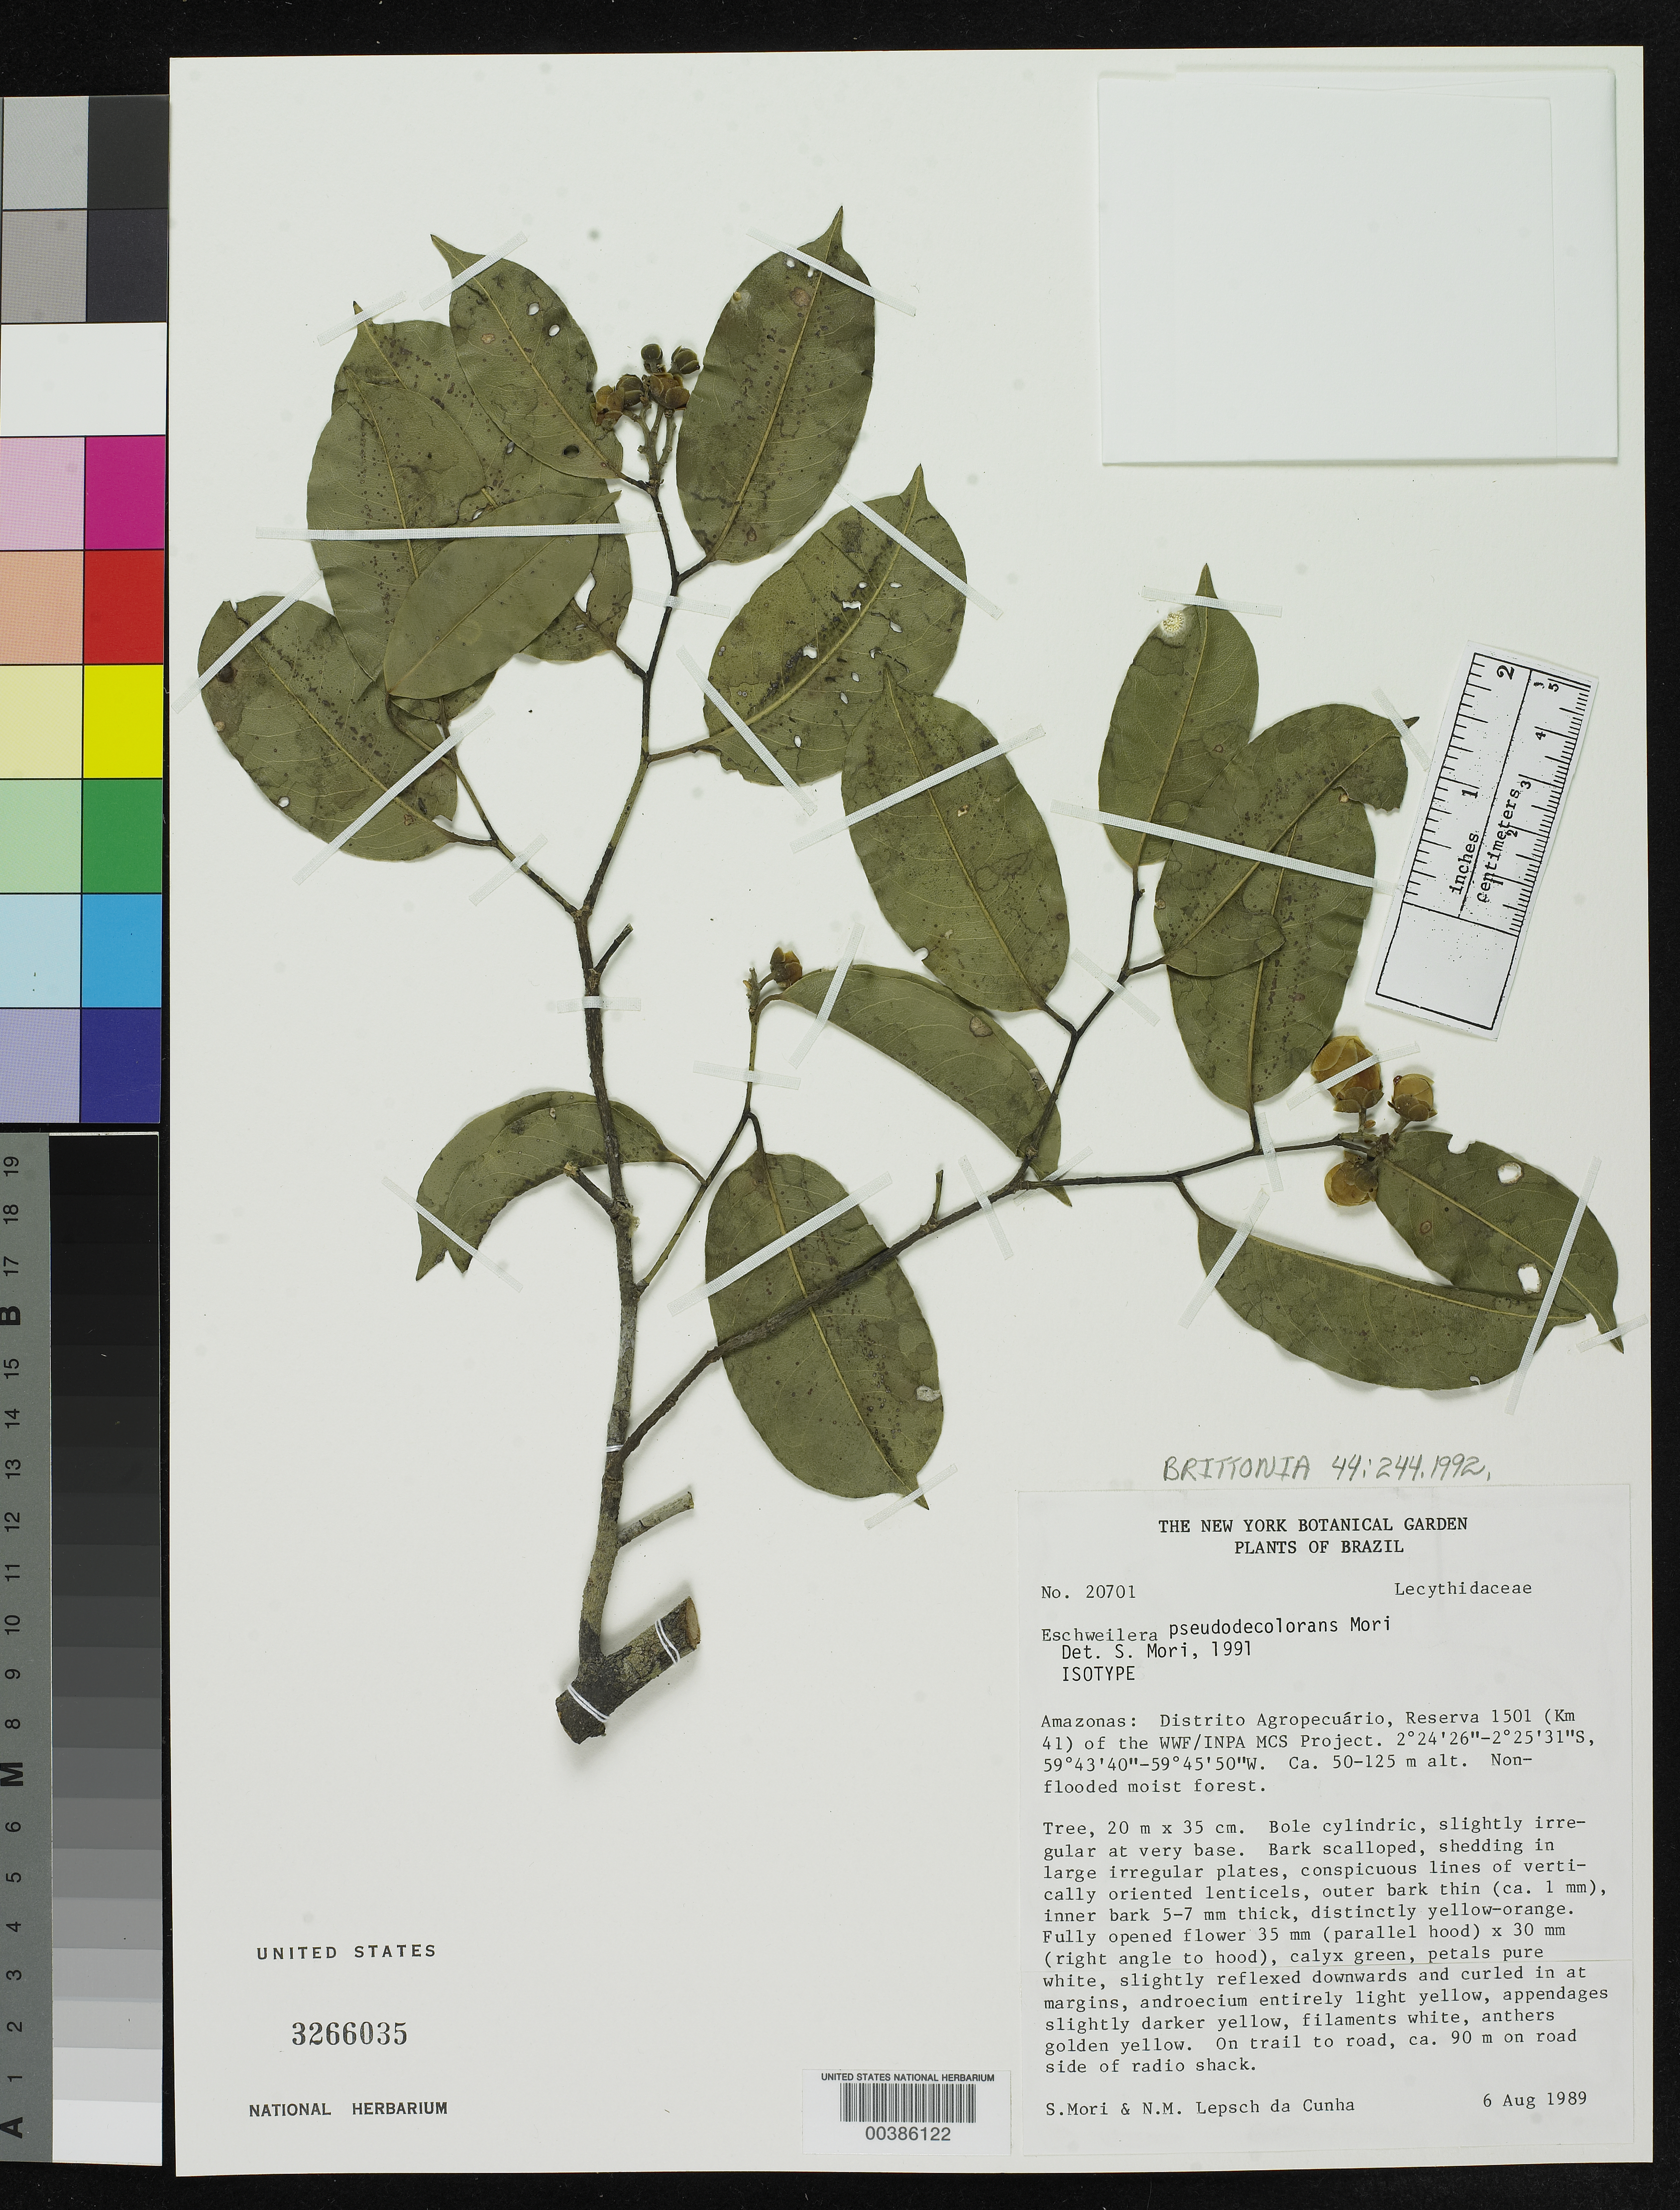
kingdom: Plantae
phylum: Tracheophyta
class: Magnoliopsida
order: Ericales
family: Lecythidaceae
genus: Eschweilera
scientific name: Eschweilera pseudodecolorans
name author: S.A. Mori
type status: Isotype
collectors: S. Mori & N. M. Lepsch da Cunha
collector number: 20701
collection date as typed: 06 Aug 1989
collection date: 1989-08-06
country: Brazil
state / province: Amazonas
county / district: Agropecuario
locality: Reserva 1501 (km 41) of WWF/INPA MCS project, trail to road, ca. 90 m on road side of radio shack. [Radio Shack ?]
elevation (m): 50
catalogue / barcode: US 3266035